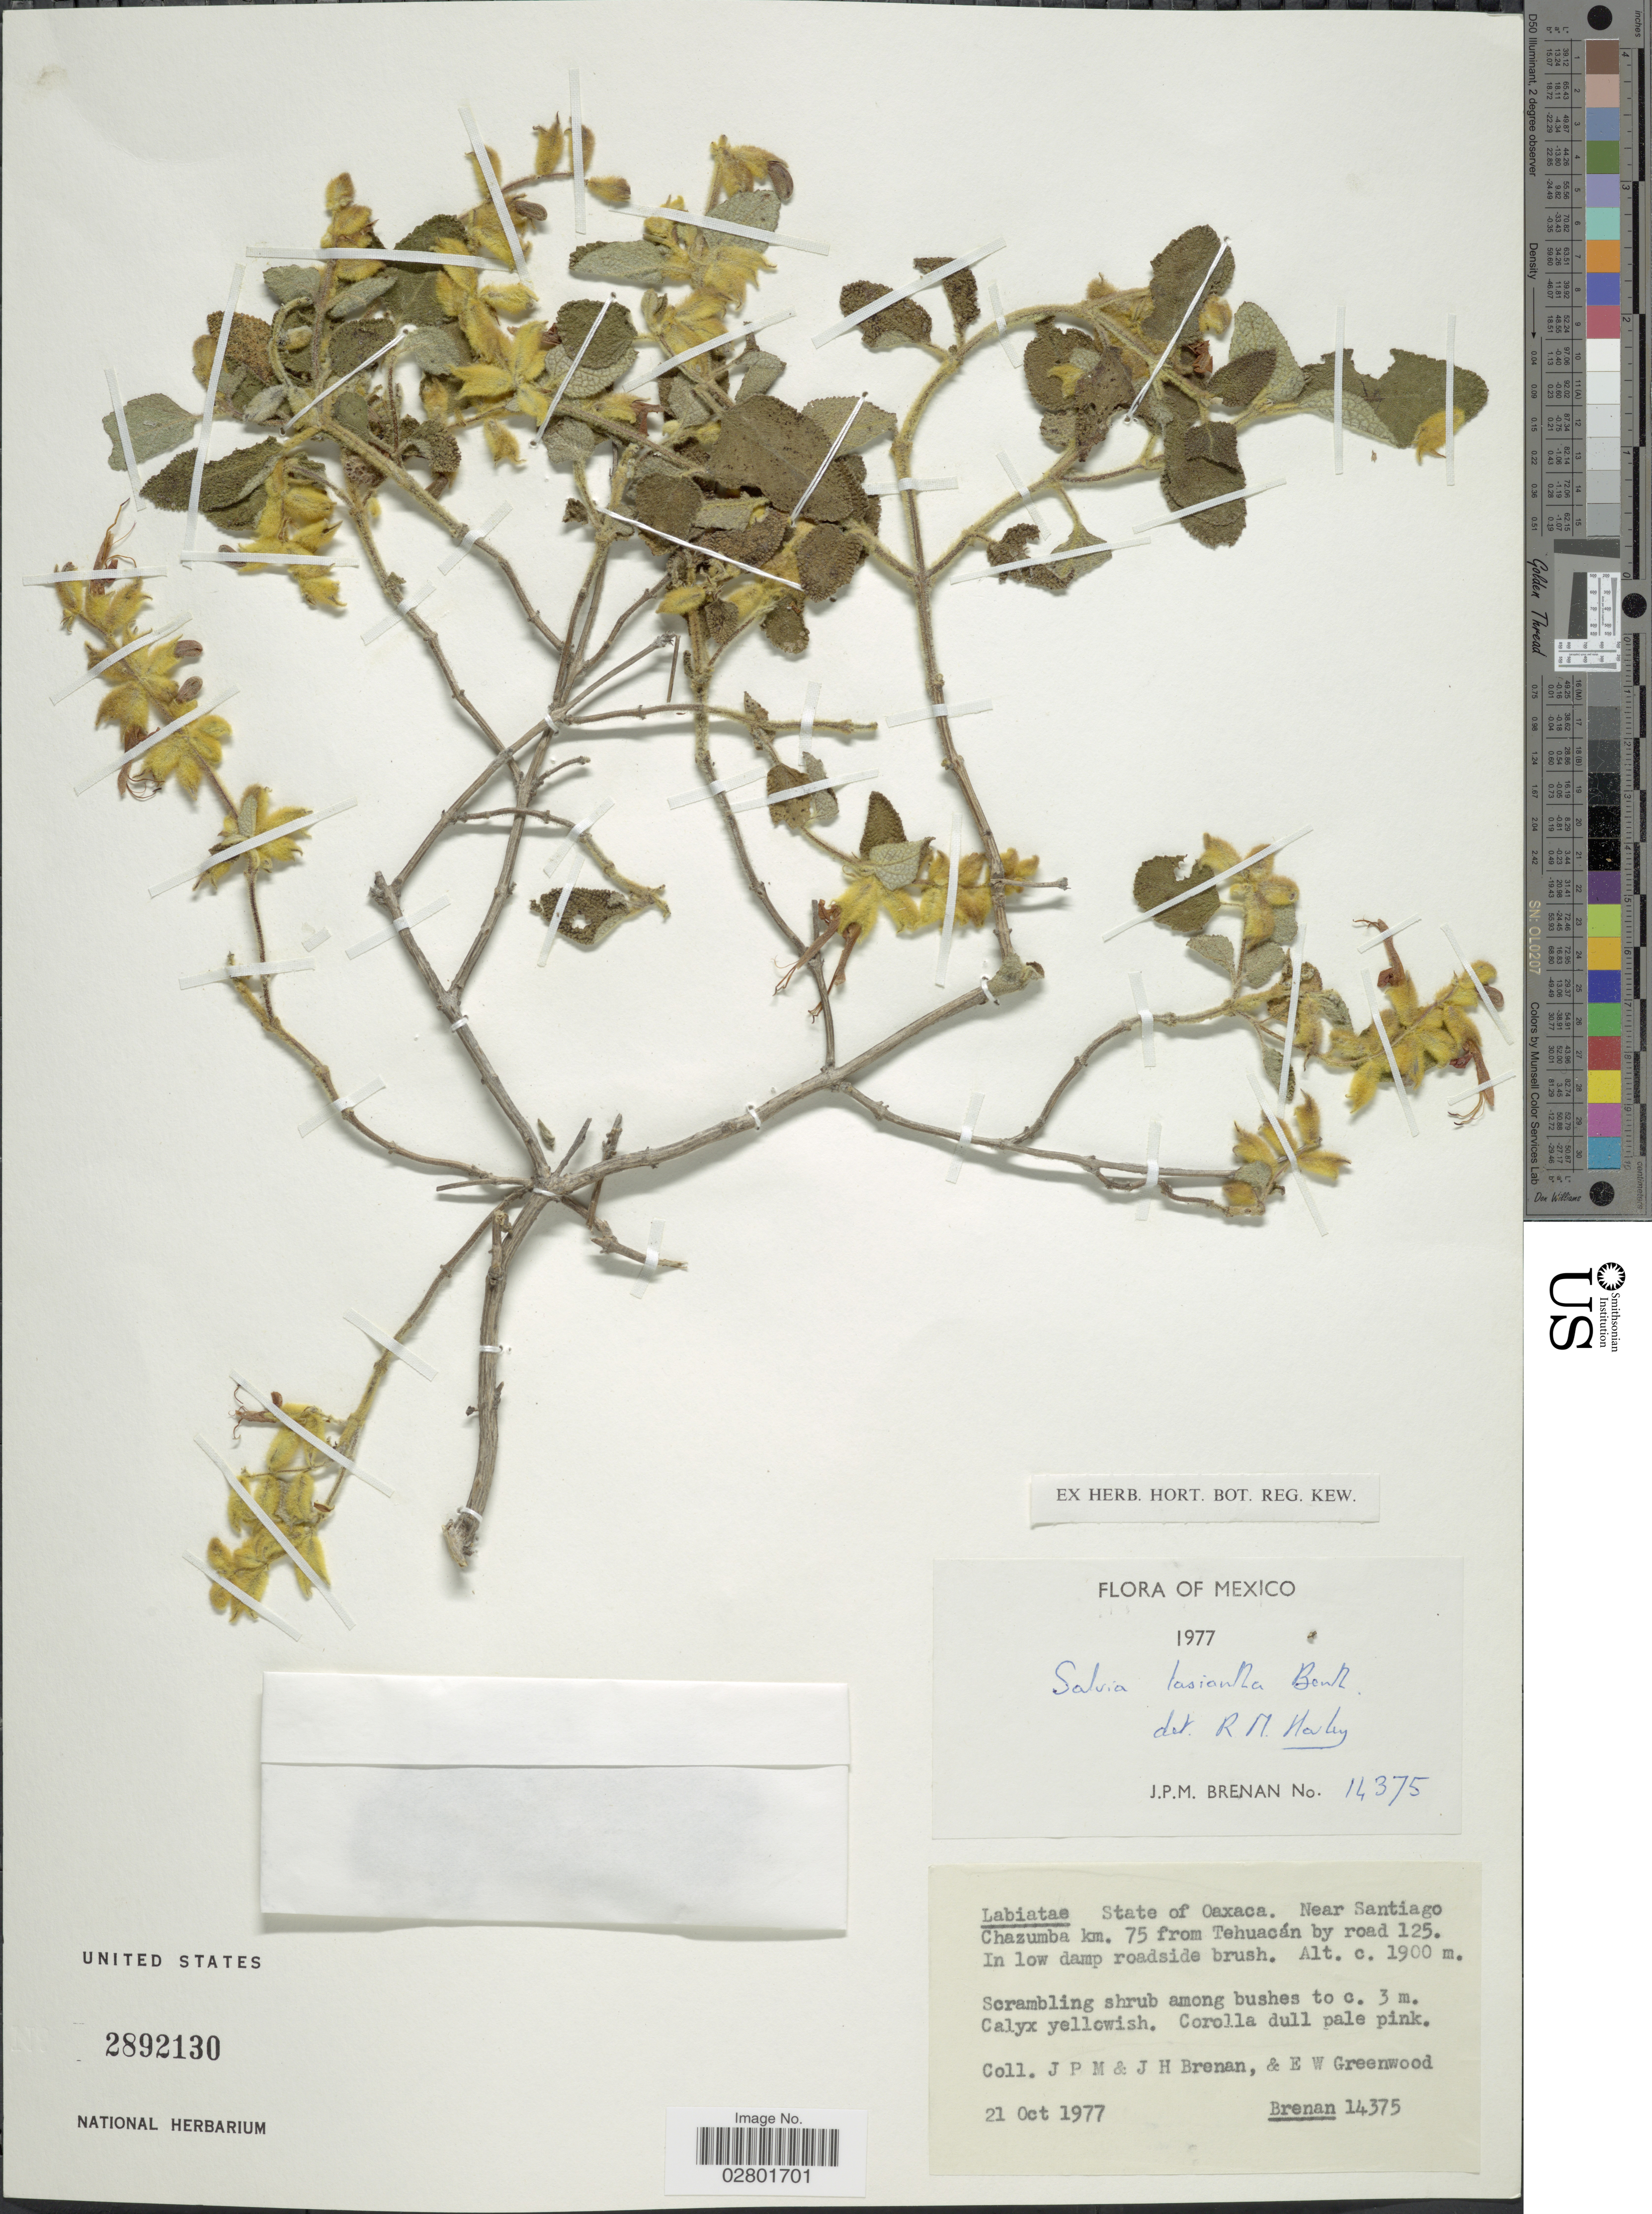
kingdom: Plantae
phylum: Tracheophyta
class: Magnoliopsida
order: Lamiales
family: Lamiaceae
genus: Salvia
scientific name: Salvia lasiantha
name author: Benth.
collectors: J. Brenan, J. H. Brenan & E. Greenwood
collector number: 14375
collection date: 1977-10-21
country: Mexico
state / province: Oaxaca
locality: Near Santiago Chazumba km. 75 from Tehuacán by road 125.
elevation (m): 1900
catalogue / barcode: US 2892130